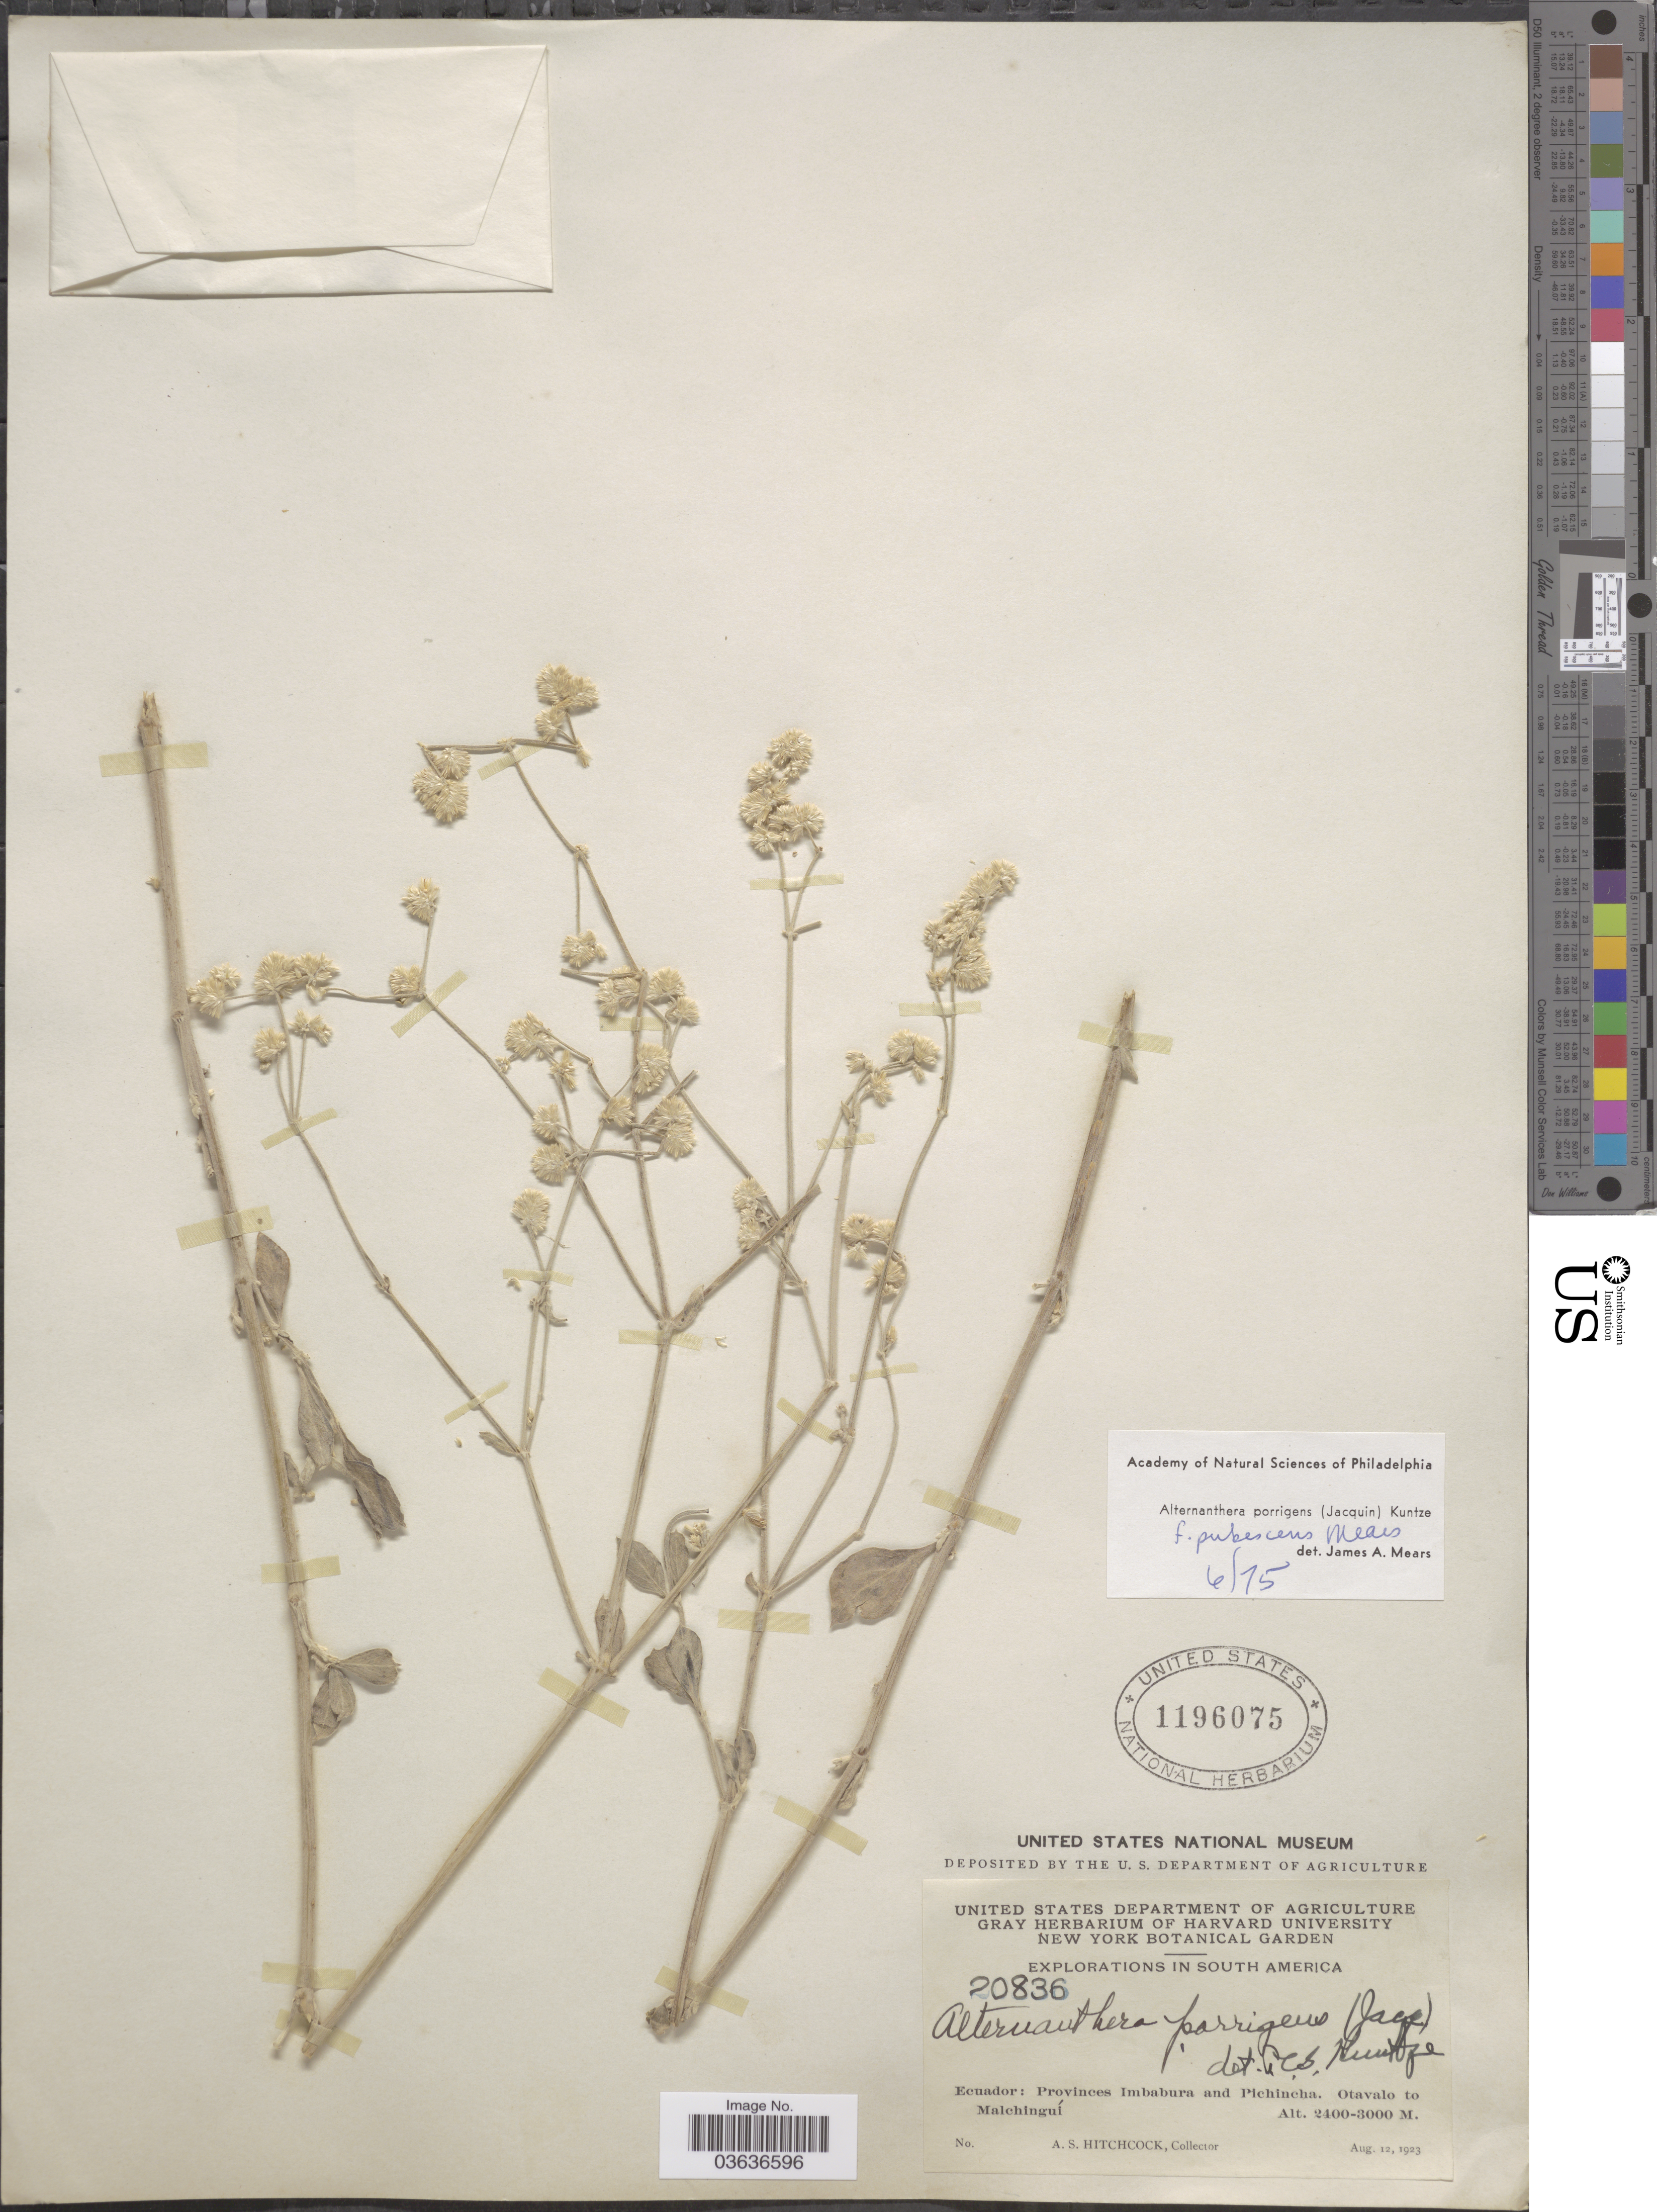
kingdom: Plantae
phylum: Tracheophyta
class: Magnoliopsida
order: Caryophyllales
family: Amaranthaceae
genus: Alternanthera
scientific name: Alternanthera porrigens f. pubescens Mears forma nov. ined.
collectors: A. S. Hitchcock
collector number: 20836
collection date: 1923-08-12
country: Ecuador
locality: Provinces between Imbabura and Pichincha, Otavalo to Malchinguí.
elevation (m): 2400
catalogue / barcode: US 1196075